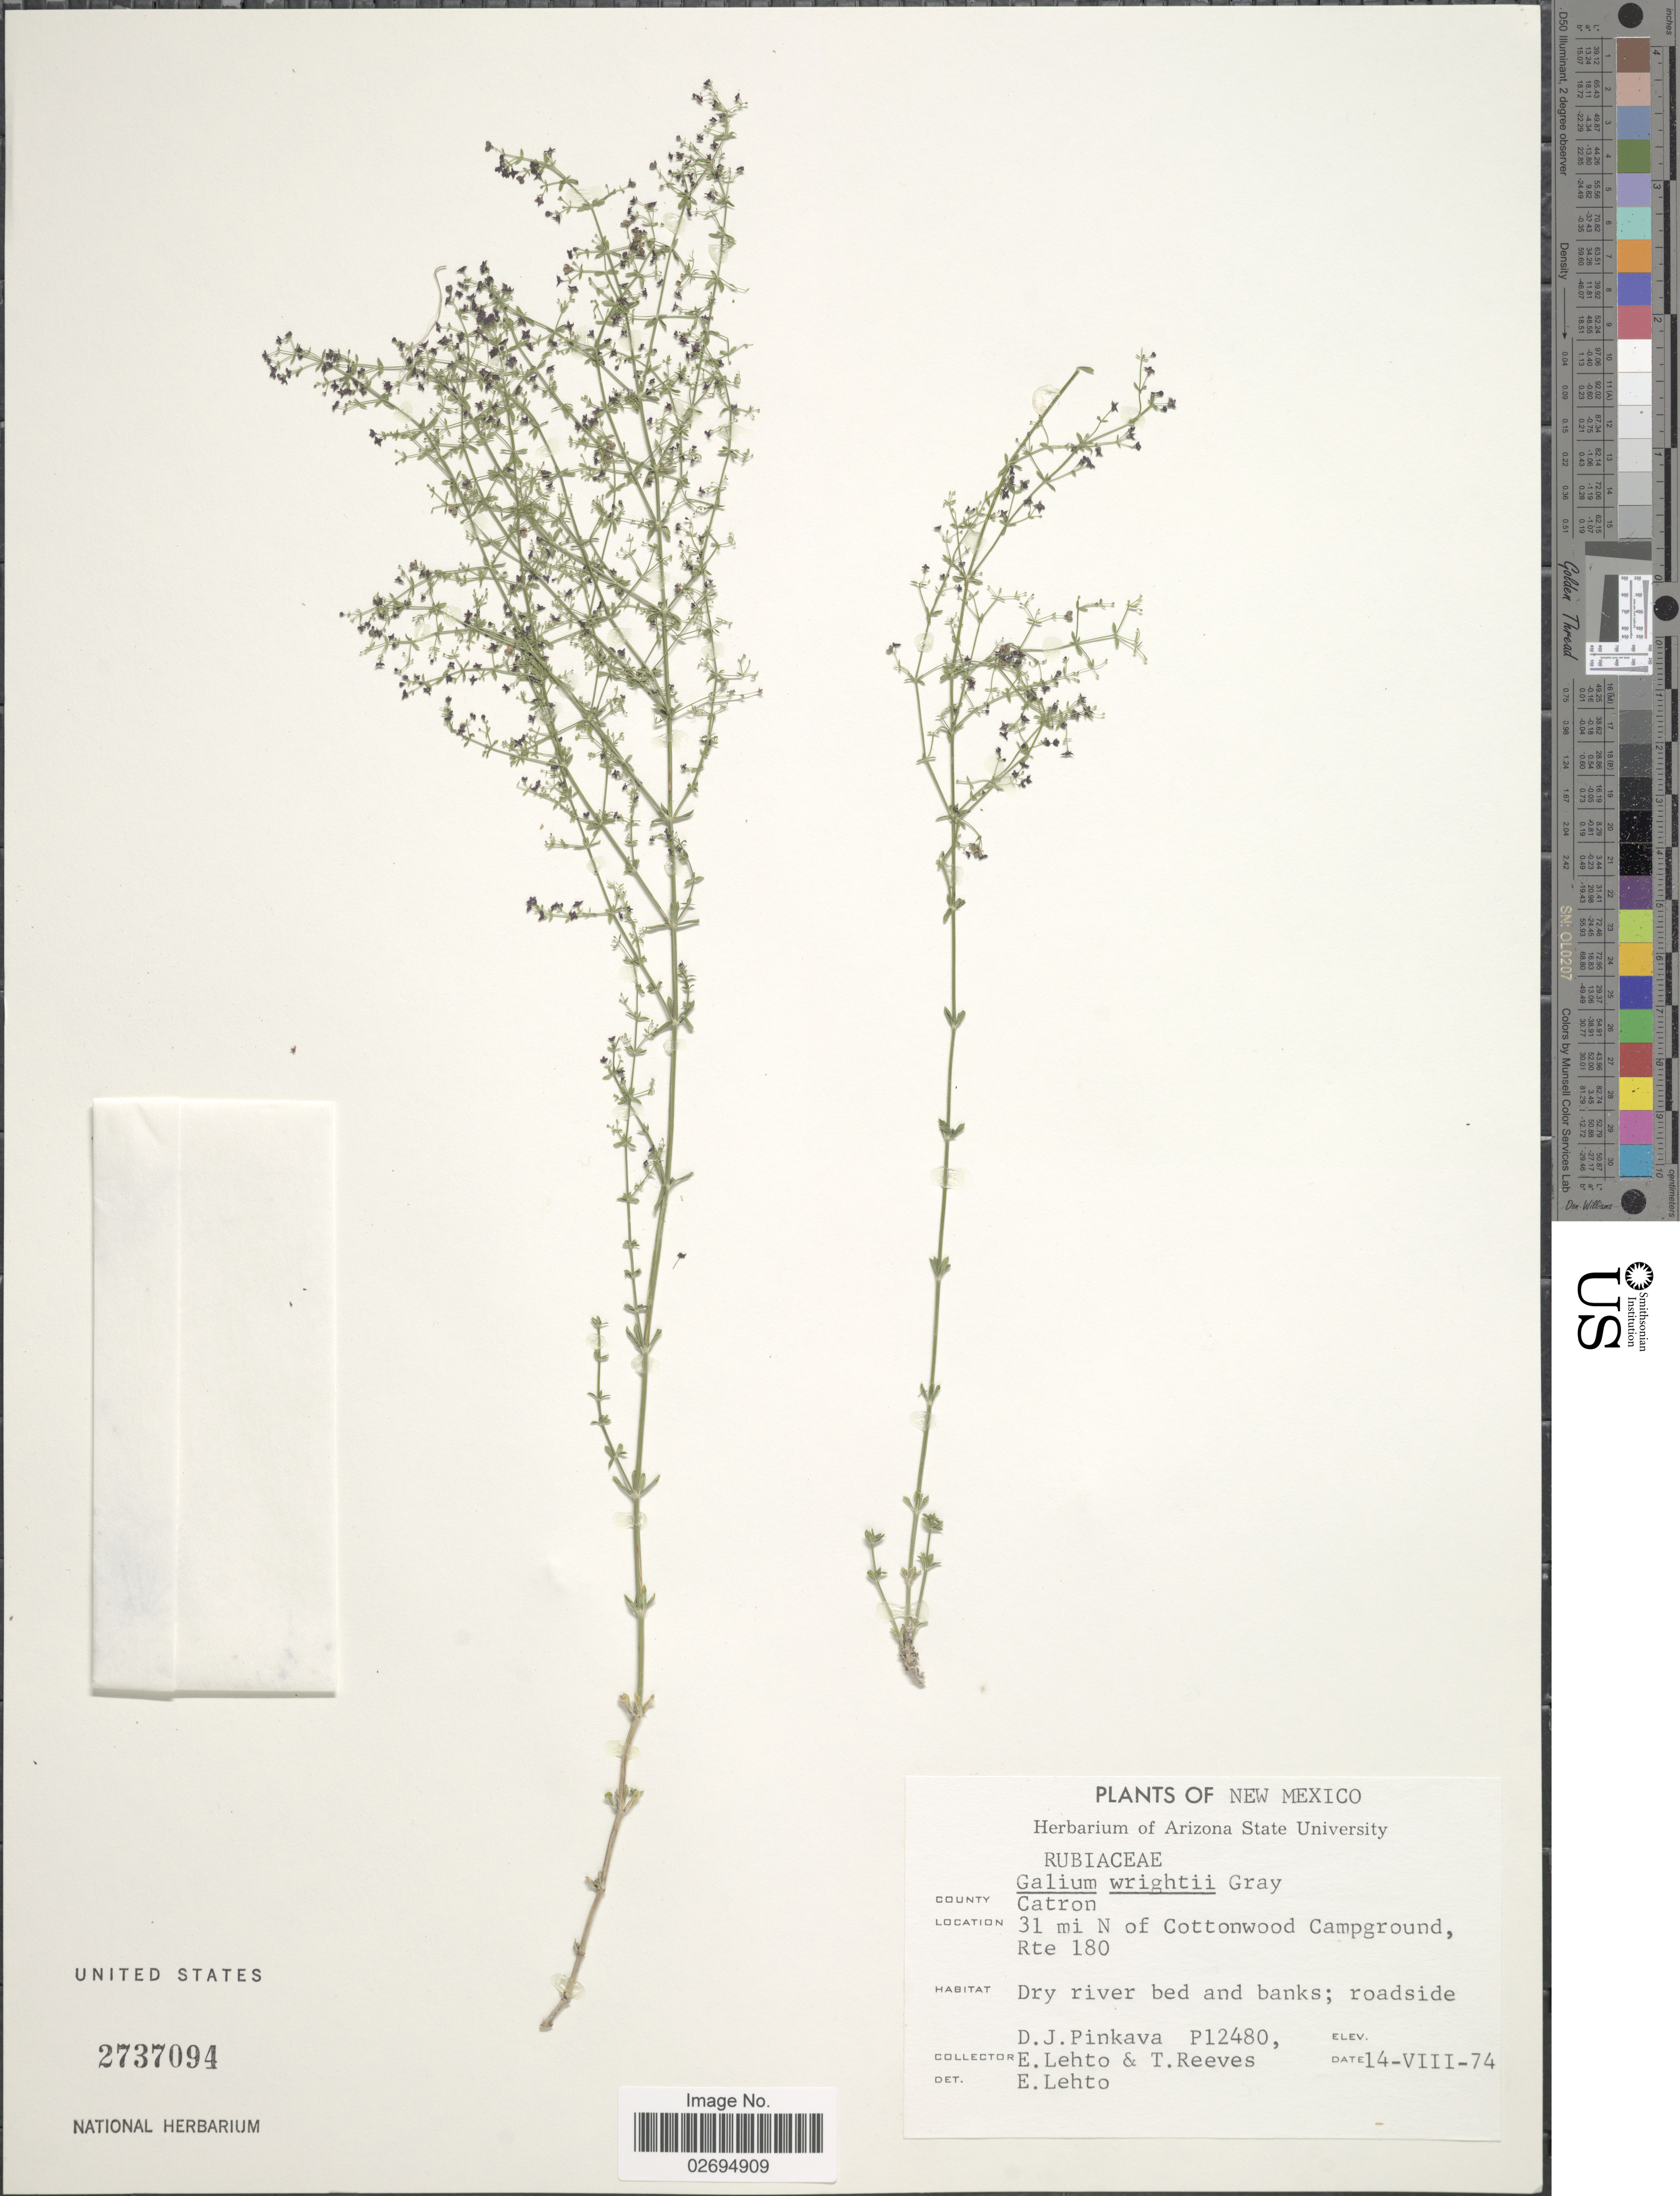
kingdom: Plantae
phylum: Tracheophyta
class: Magnoliopsida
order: Gentianales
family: Rubiaceae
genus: Galium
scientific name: Galium wrightii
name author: A. Gray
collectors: D. J. Pinkava, E. Lehto & T. Reeves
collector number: P12480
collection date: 1974-08-14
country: United States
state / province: New Mexico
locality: County Catron, 31 mi N of Cottonwoods Campground, Rte 180. Dry river bed and banks; roadside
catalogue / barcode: US 2737094